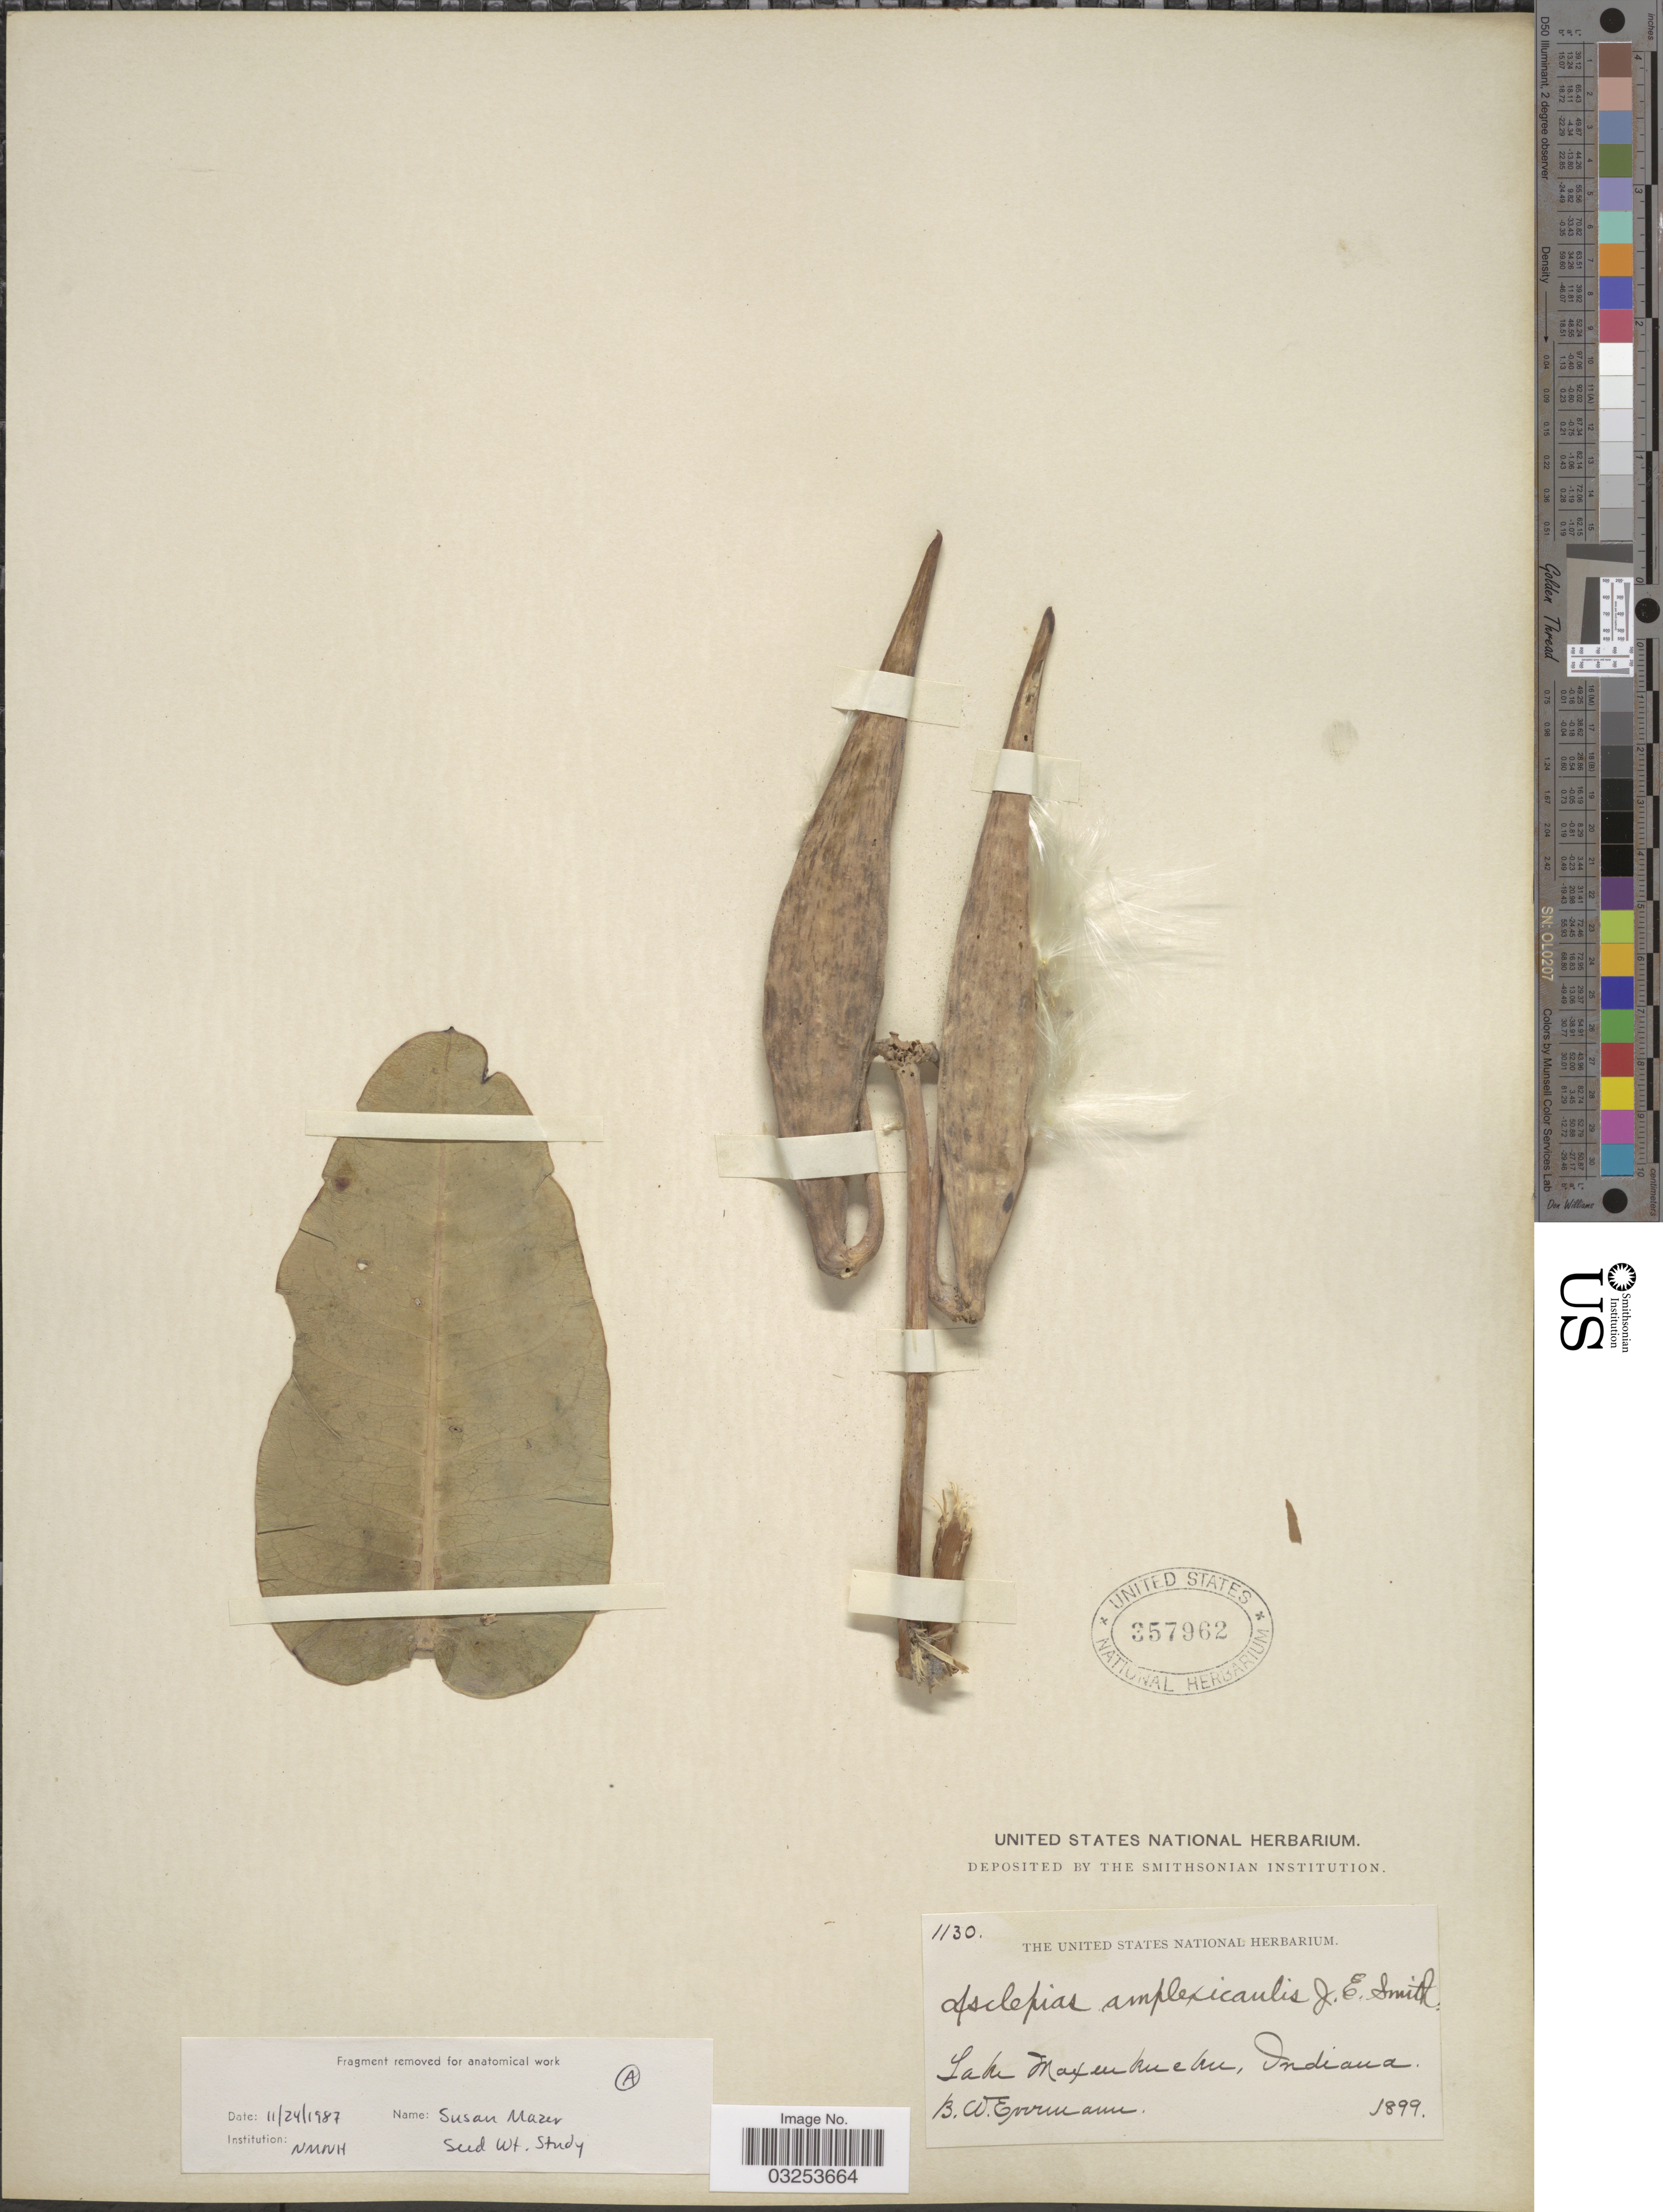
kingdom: Plantae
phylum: Tracheophyta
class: Magnoliopsida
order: Gentianales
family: Apocynaceae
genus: Asclepias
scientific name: Asclepias amplexicaulis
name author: J. Small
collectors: B. W. Evermann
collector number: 1130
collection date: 1899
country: United States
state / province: Indiana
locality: Lake Maxinkuckee.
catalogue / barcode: US 357962